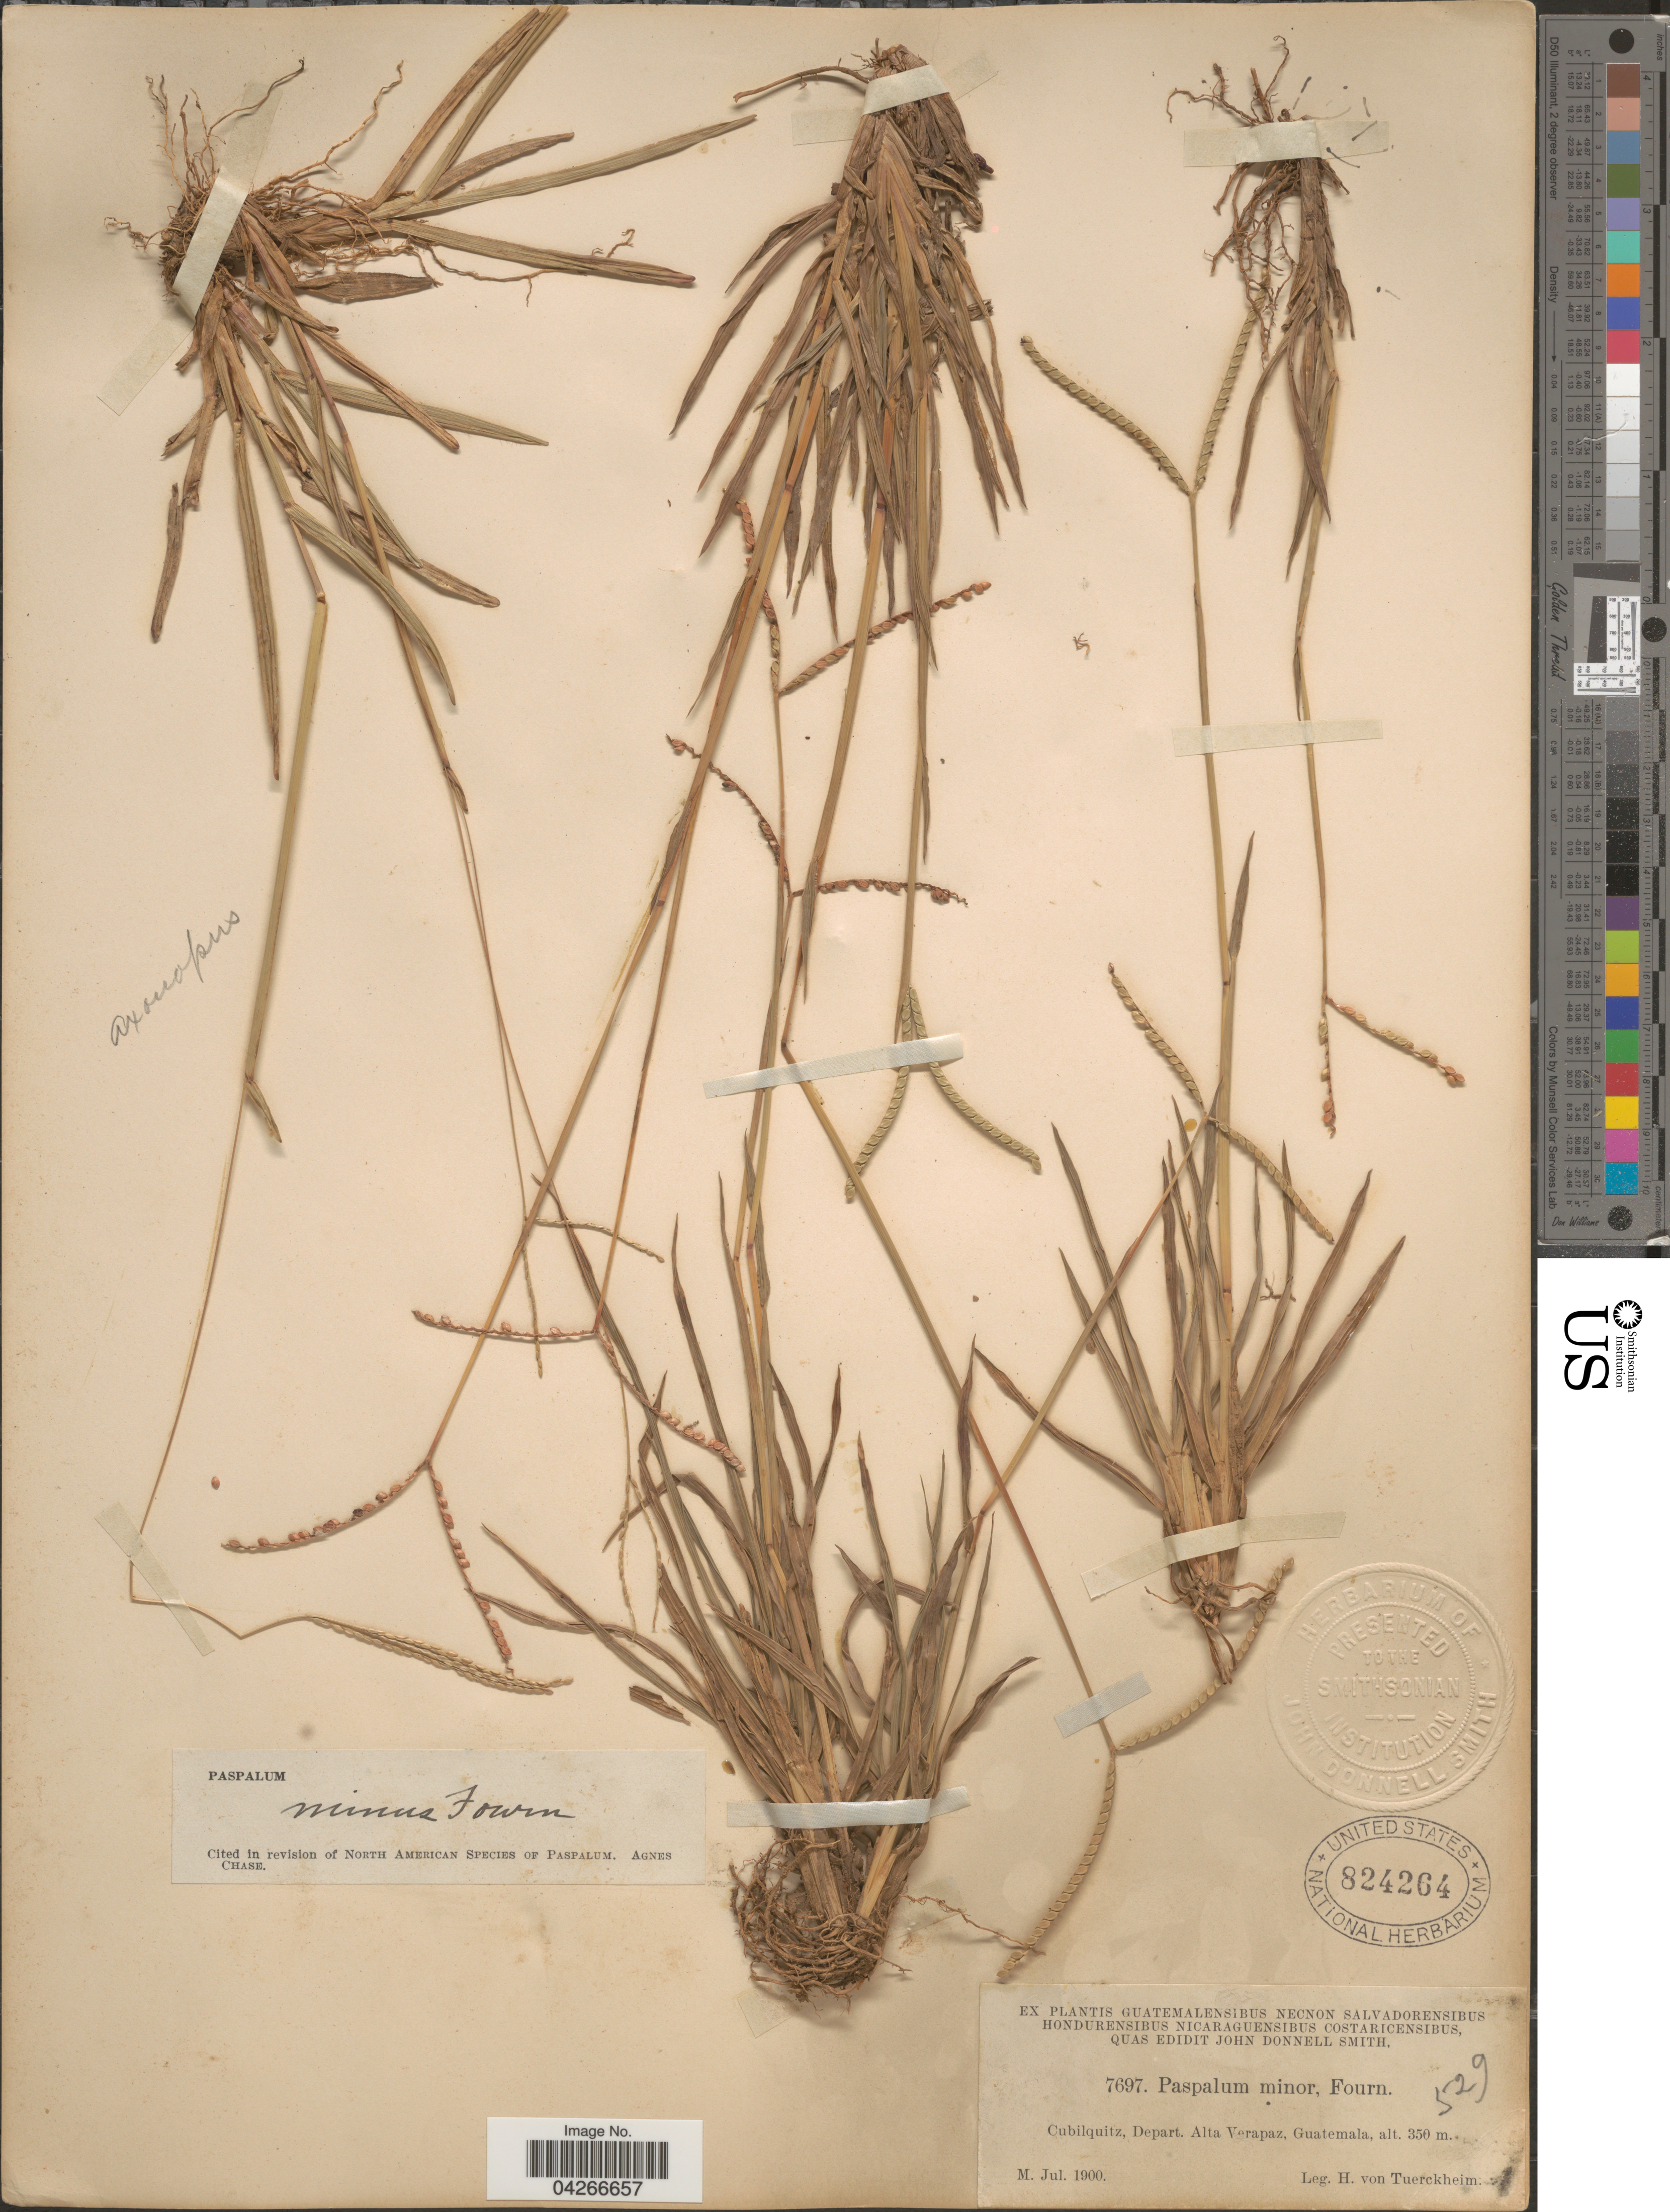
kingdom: Plantae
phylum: Tracheophyta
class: Liliopsida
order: Poales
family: Poaceae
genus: Paspalum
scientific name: Paspalum minus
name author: E. Fourn.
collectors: H. von Tuerckheim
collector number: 7697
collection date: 1900-07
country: Guatemala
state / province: Alta Verapaz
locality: Cubilquitz, Depart. Alta Verapaz.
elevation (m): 350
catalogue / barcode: US 824264